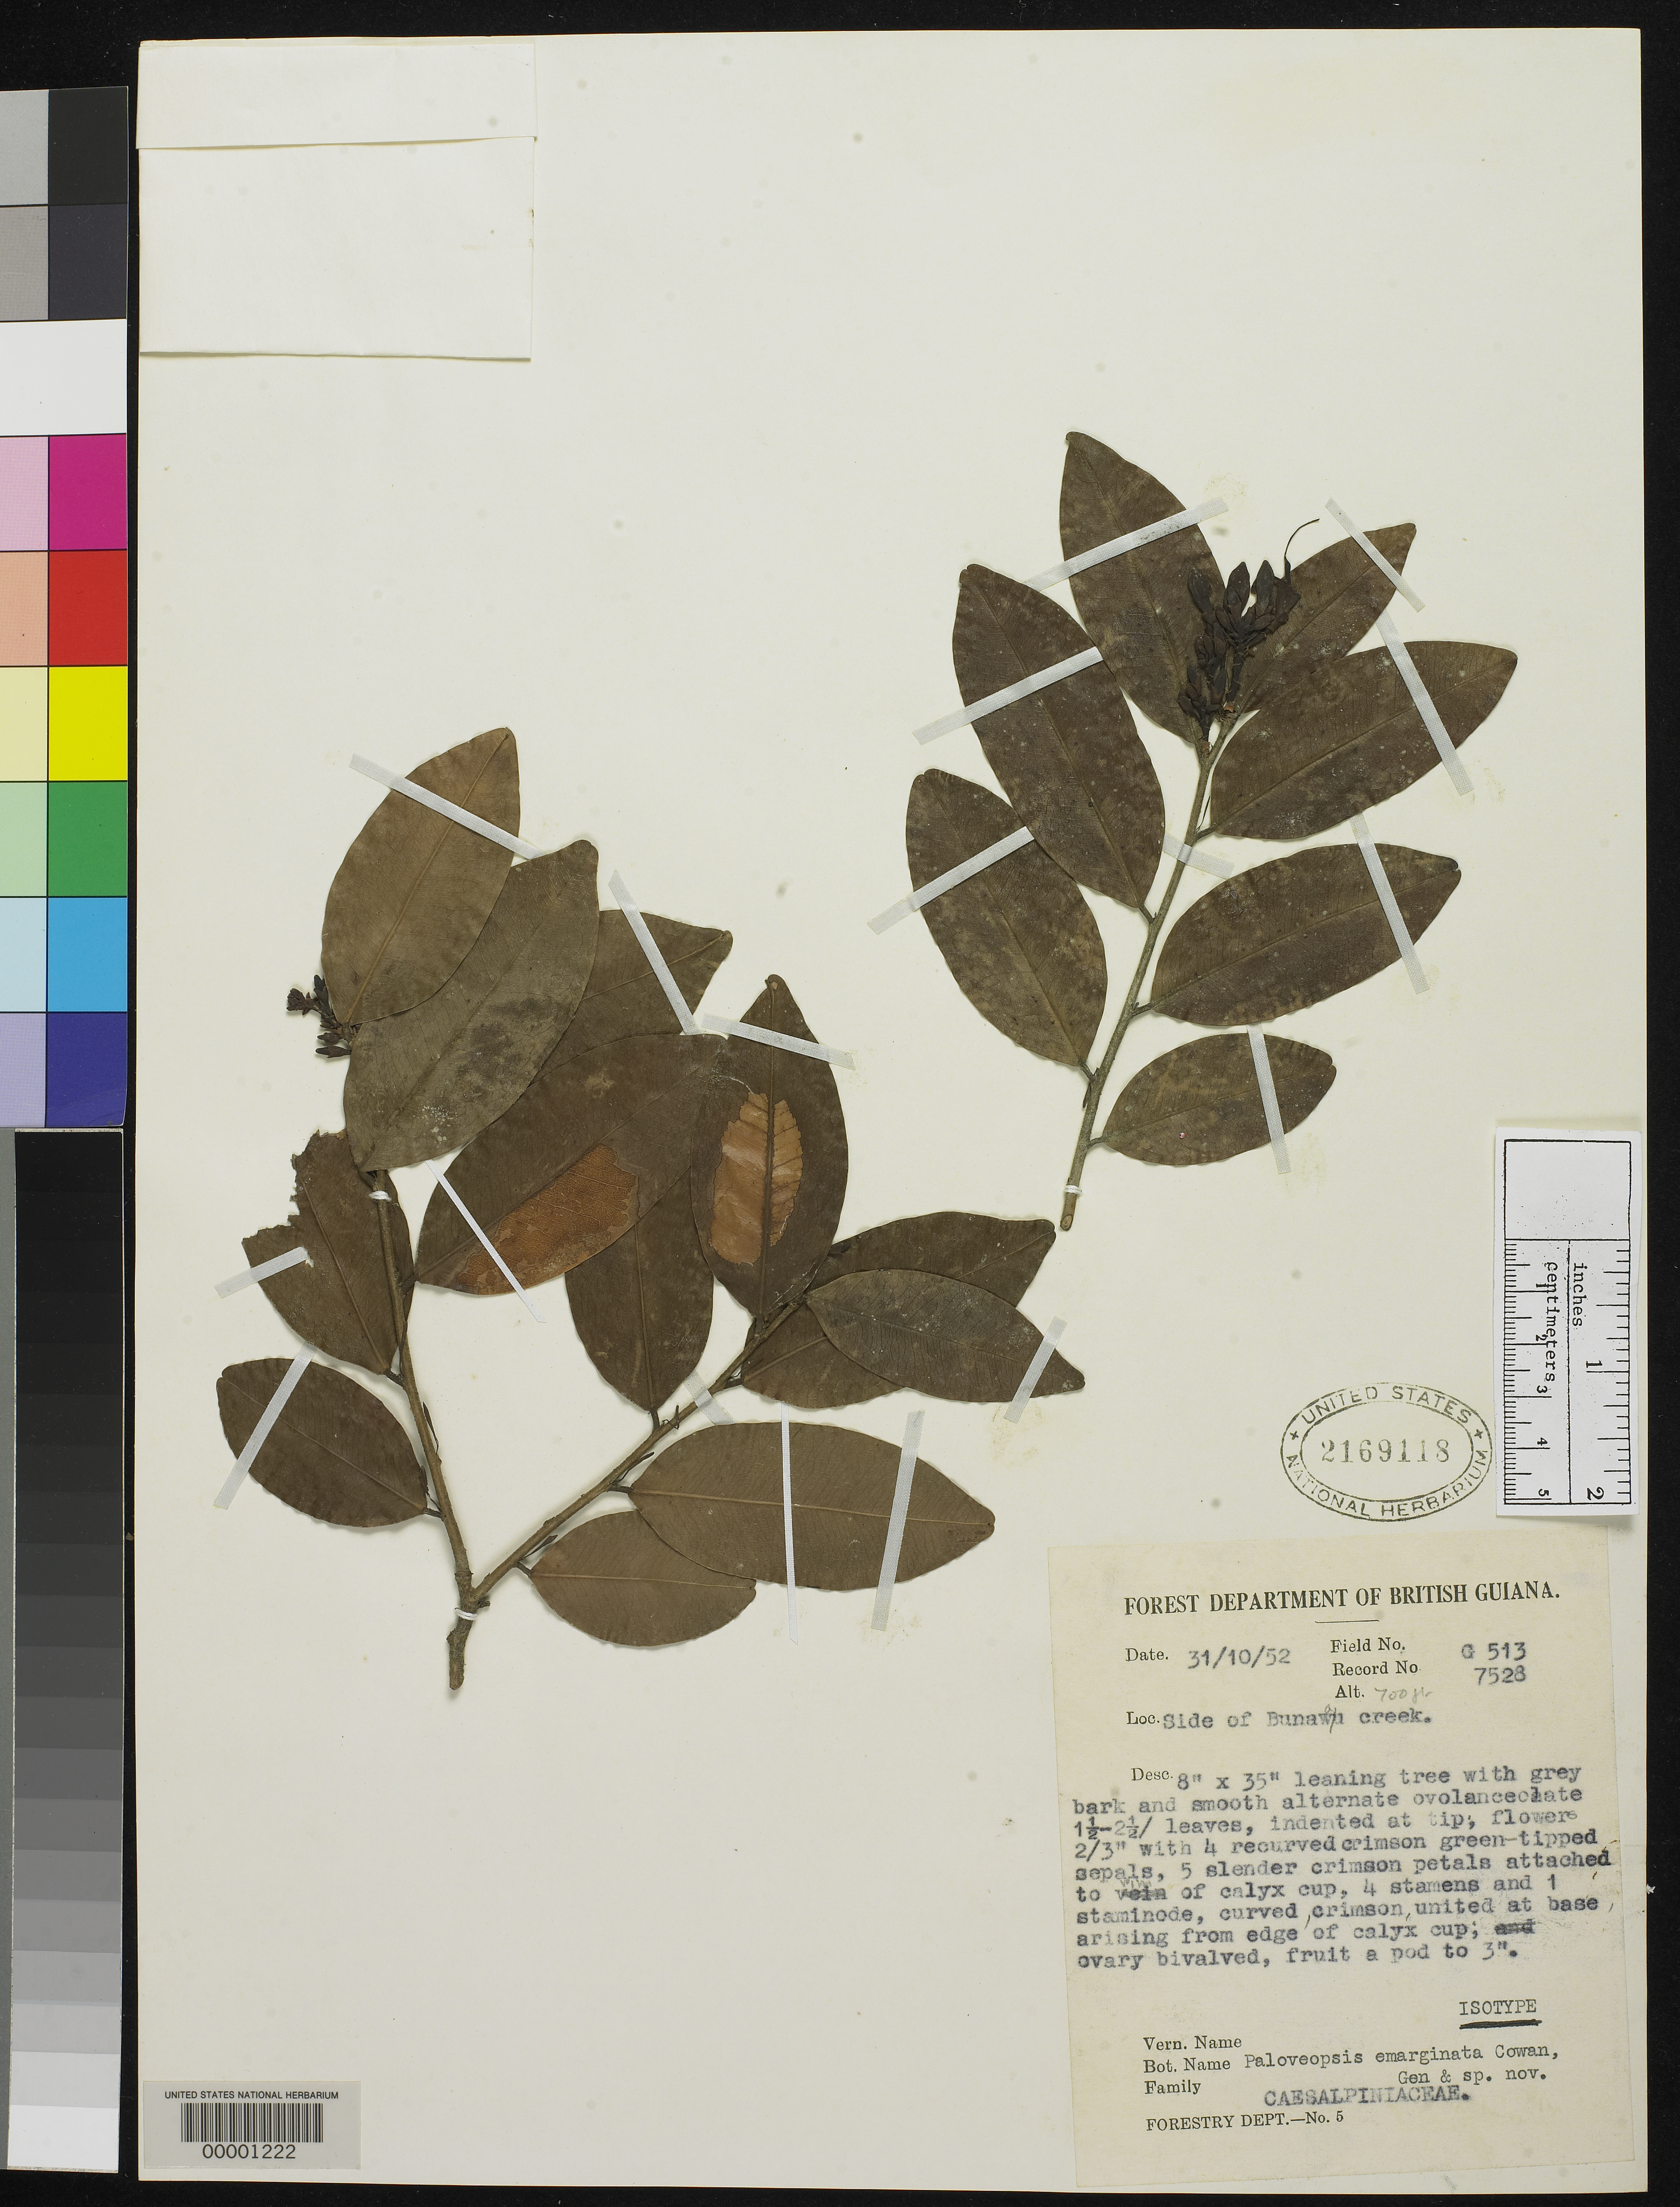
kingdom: Plantae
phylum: Tracheophyta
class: Magnoliopsida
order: Fabales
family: Fabaceae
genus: Paloveopsis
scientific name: Paloveopsis emarginata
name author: R.S. Cowan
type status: Isotype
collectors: N. Guppy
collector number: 513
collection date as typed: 31 Oct 1952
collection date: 1952-10-31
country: Guyana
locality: Bunawau Creek.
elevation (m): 229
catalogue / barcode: US 2169118